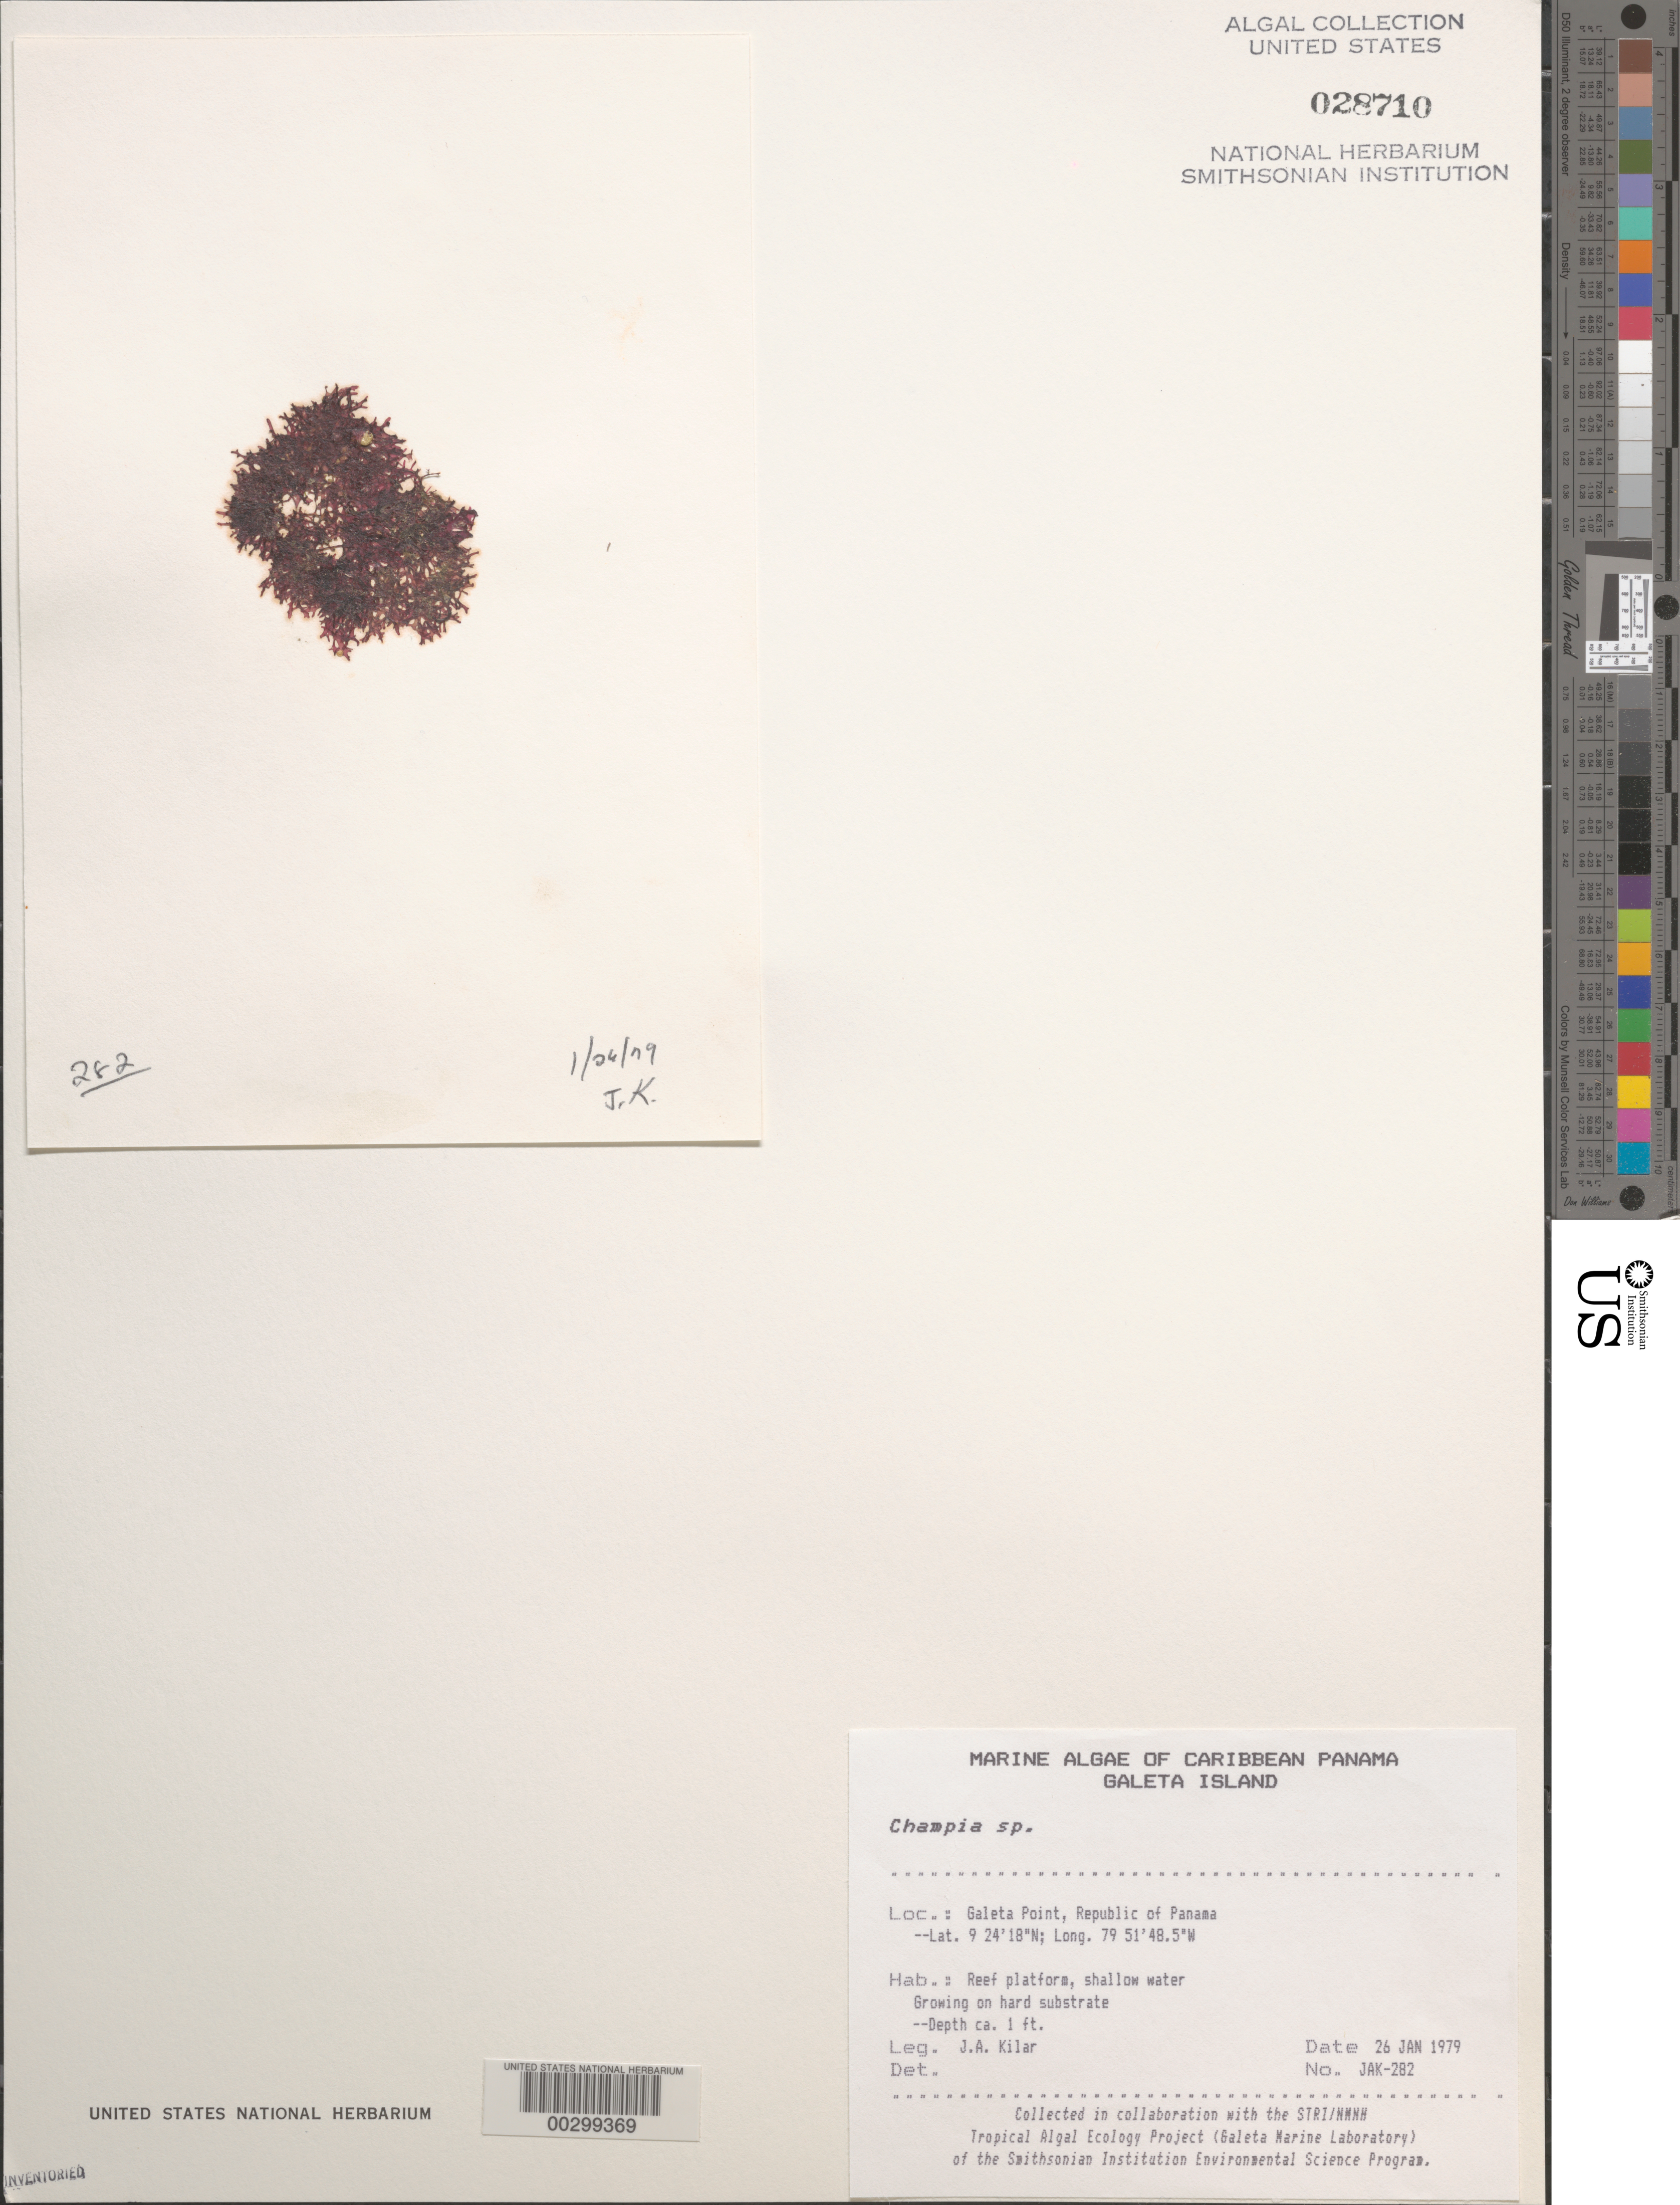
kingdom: Plantae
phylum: Rhodophyta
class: Florideophyceae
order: Rhodymeniales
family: Champiaceae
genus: Champia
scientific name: Champia sp.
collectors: J. A. Kilar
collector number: JAK-282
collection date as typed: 26 Jan 1979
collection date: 1979-01-26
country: Panama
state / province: Colón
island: Galeta Island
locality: Galeta Point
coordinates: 9 24' 18" N, 79 51' 48.5" W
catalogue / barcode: US 28710